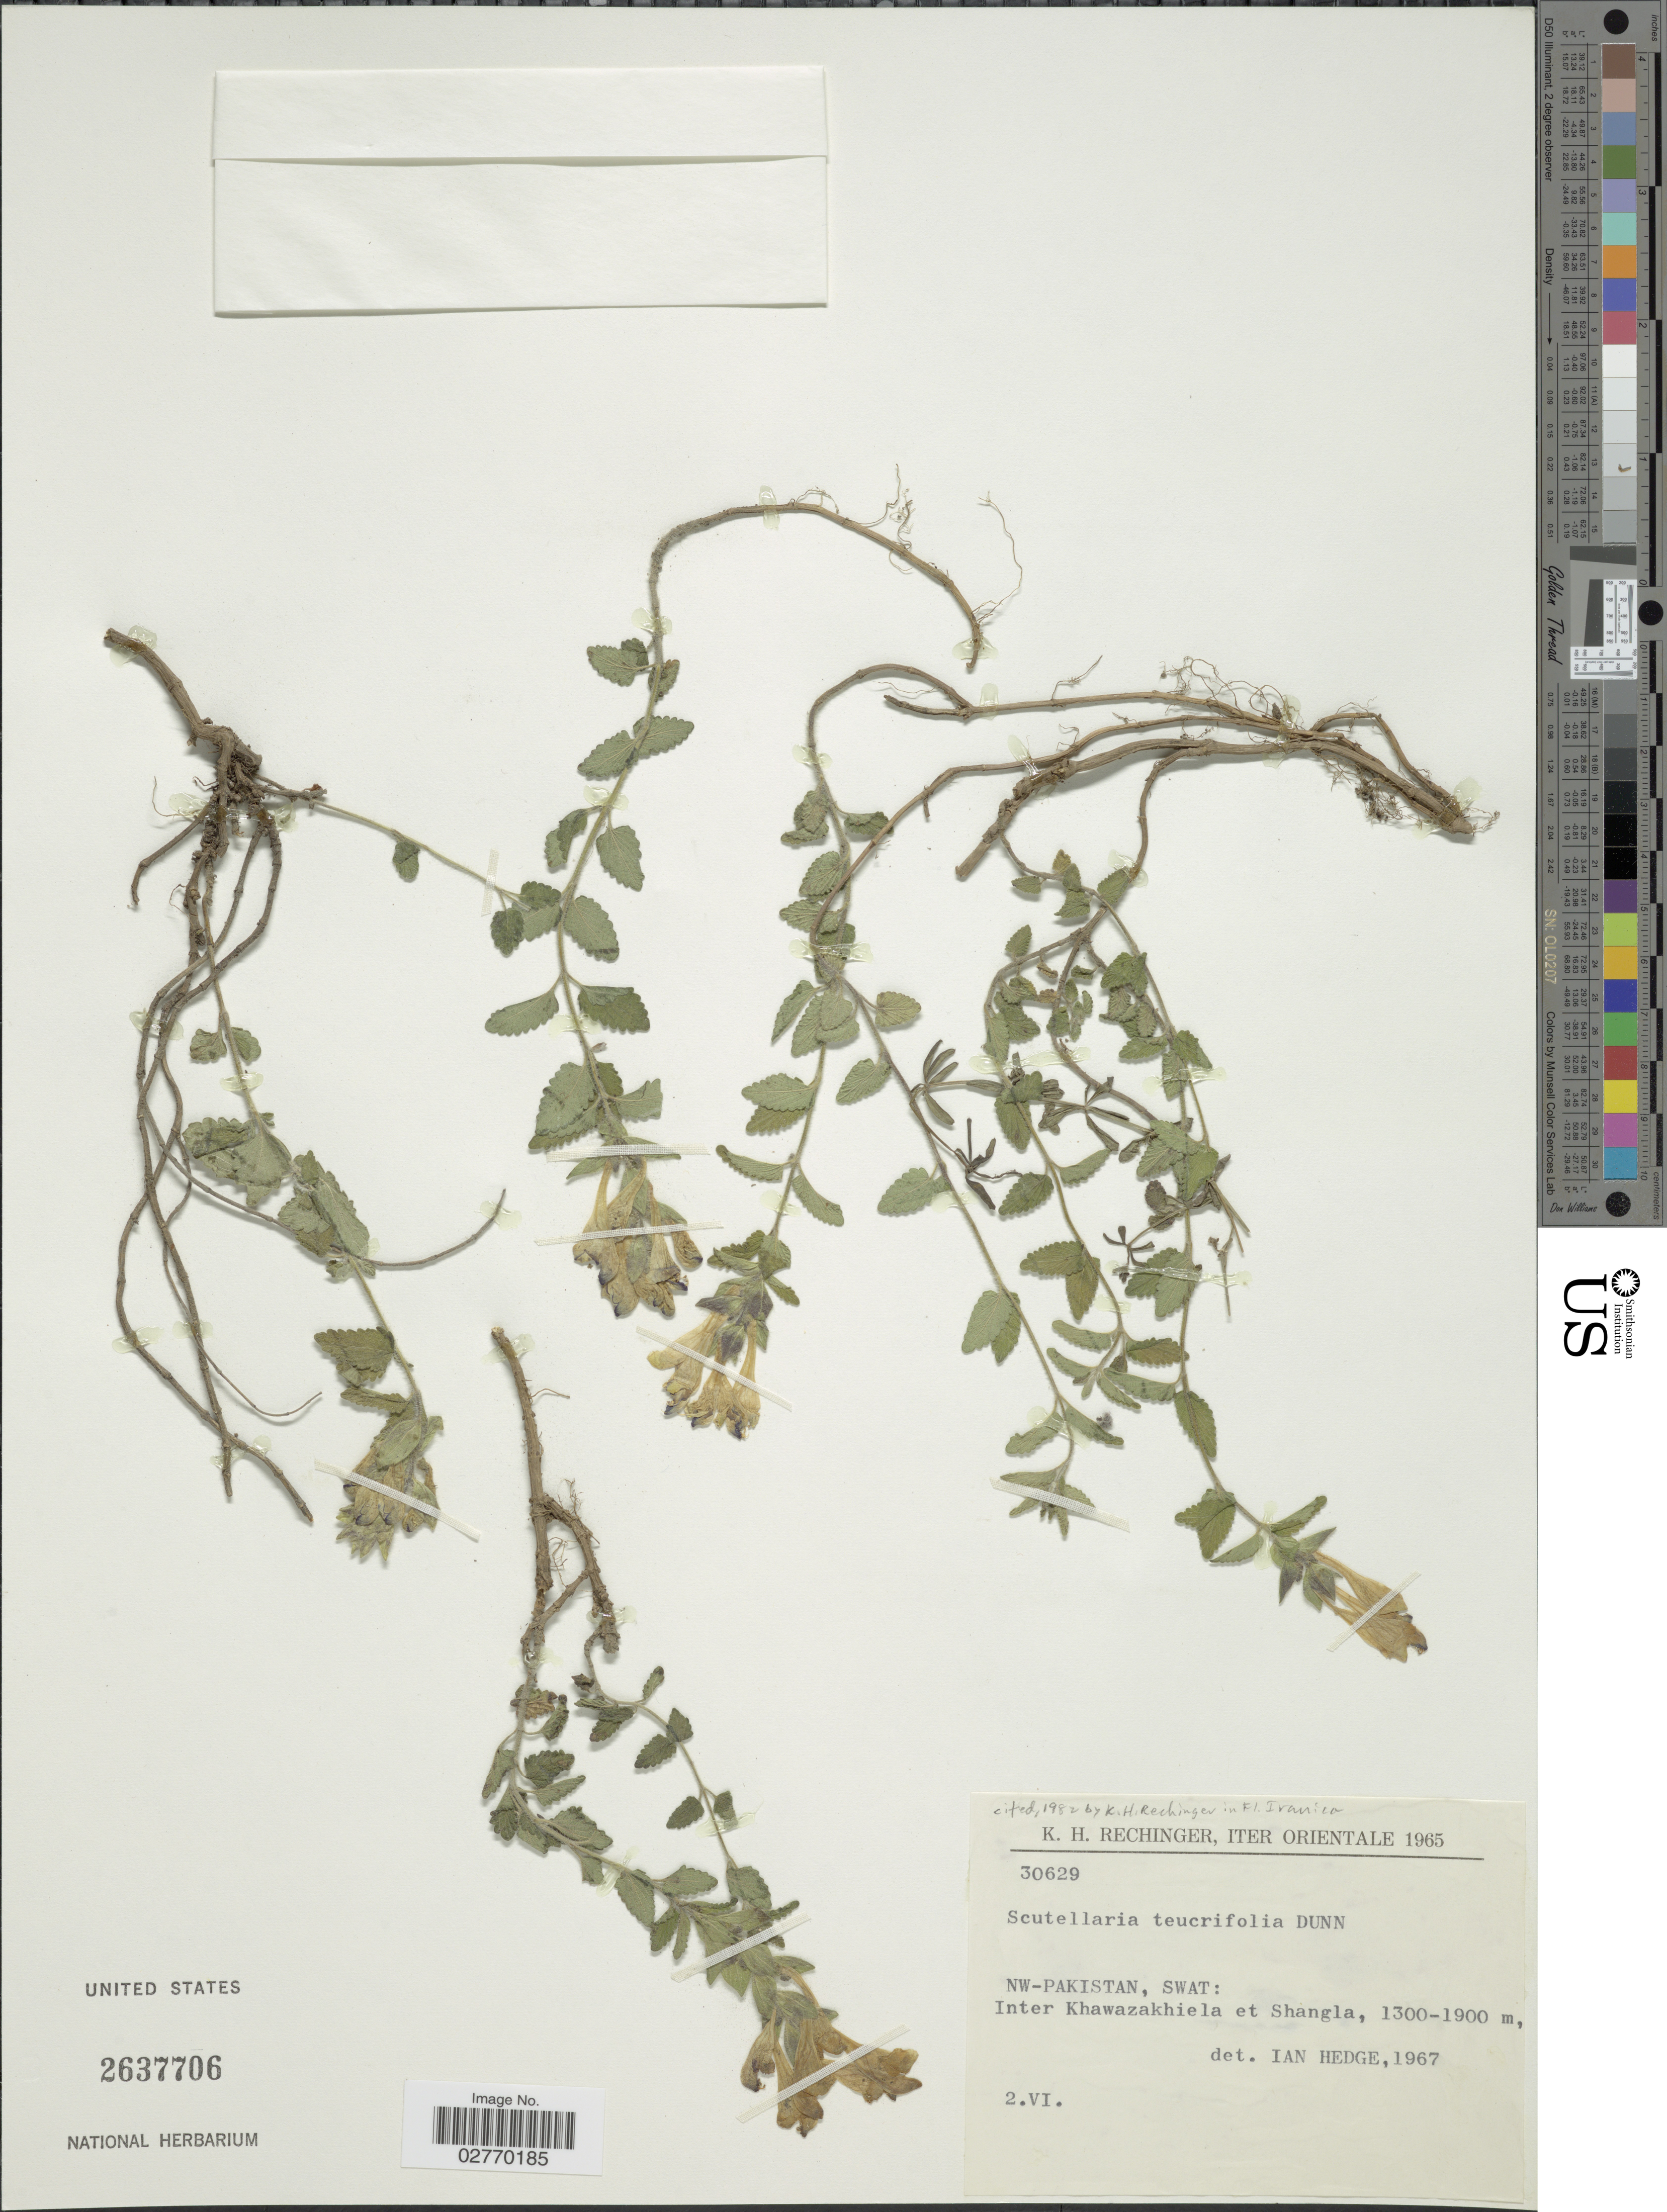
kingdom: Plantae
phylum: Tracheophyta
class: Magnoliopsida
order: Lamiales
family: Lamiaceae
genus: Scutellaria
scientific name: Scutellaria teucrifolia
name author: J. Smith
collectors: K. H. Rechinger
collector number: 30629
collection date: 1965-06-02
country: Pakistan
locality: Iter Orientale. NW-Pakistan, Swat: Inter Khawazakhiela et Shangla.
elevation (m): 1300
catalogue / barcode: US 2637706